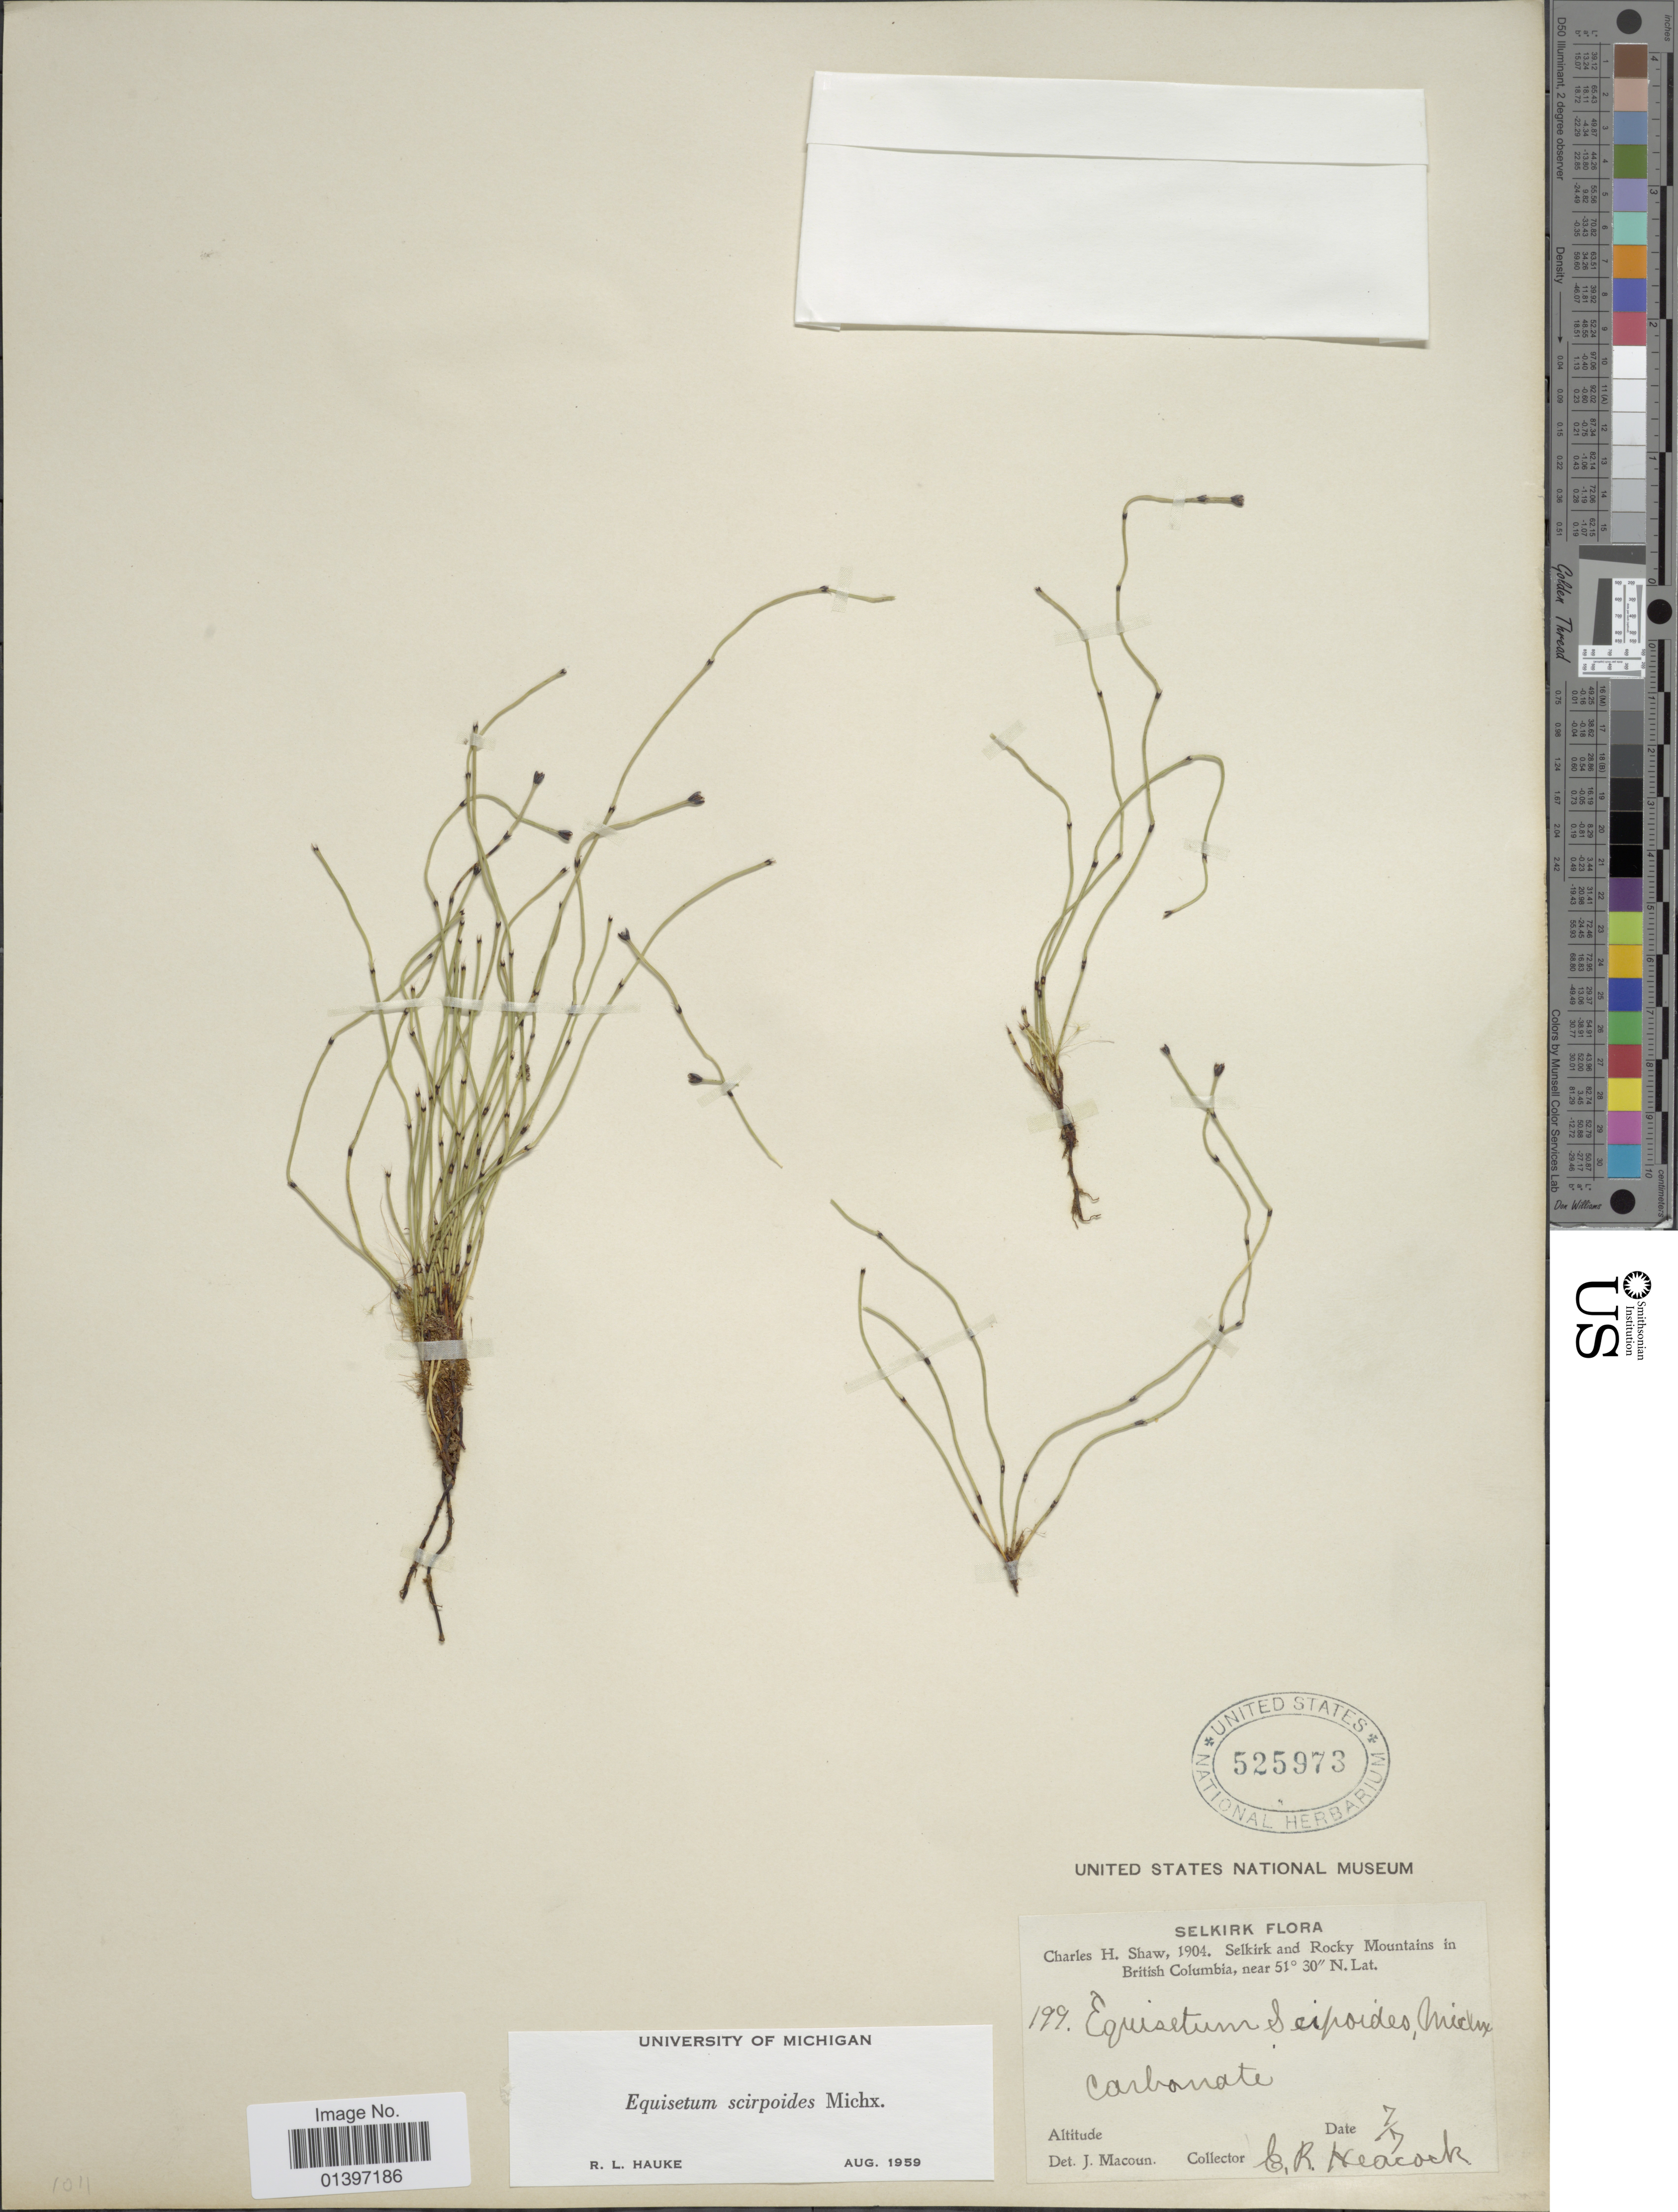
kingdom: Plantae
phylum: Tracheophyta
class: Polypodiopsida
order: Equisetales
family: Equisetaceae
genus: Equisetum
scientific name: Equisetum scirpoides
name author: Michx.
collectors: E. Heacock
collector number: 199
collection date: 1904-07-07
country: Canada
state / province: British Columbia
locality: Selkirk and Rocky Mountains in British Columbia, Carbonate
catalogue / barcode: US 525973